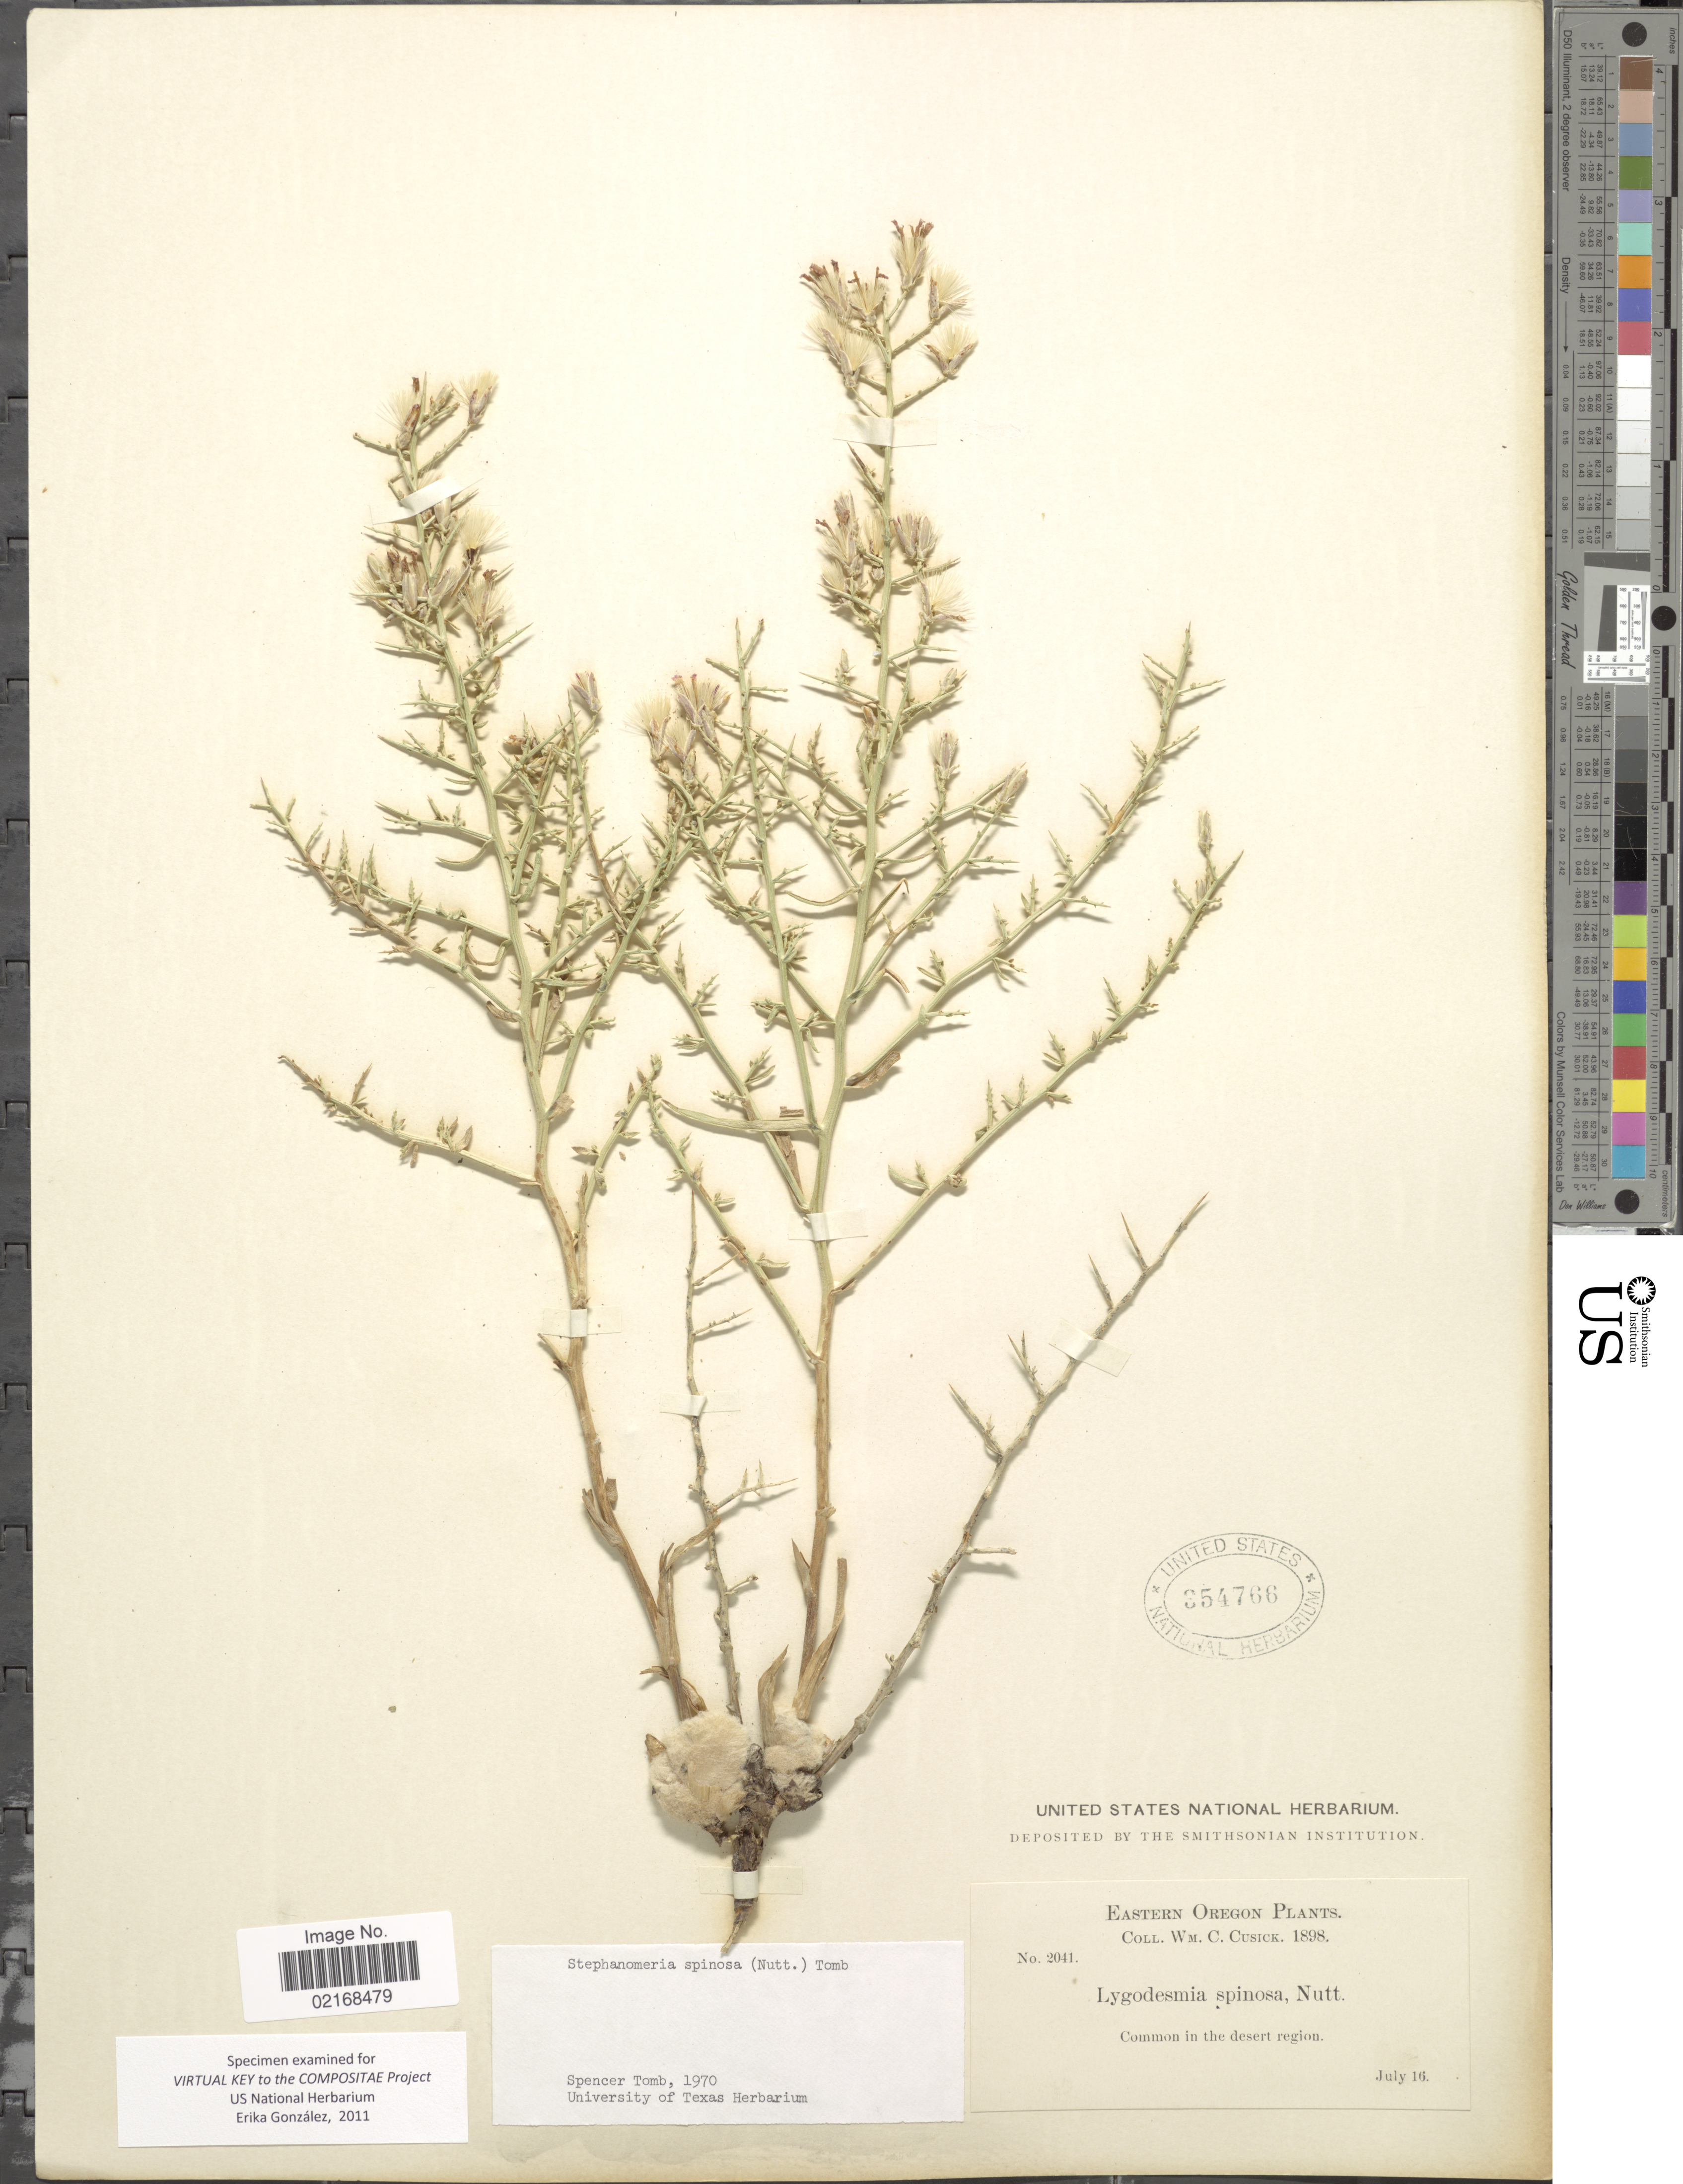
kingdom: Plantae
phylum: Tracheophyta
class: Magnoliopsida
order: Asterales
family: Asteraceae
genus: Pleiacanthus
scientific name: Pleiacanthus spinosus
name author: (Nutt.) Rydb.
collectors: W. C. Cusick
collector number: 2041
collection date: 1898-07-16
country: United States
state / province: Oregon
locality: Eastern Oregon, Common in the desert region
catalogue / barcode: US 354766